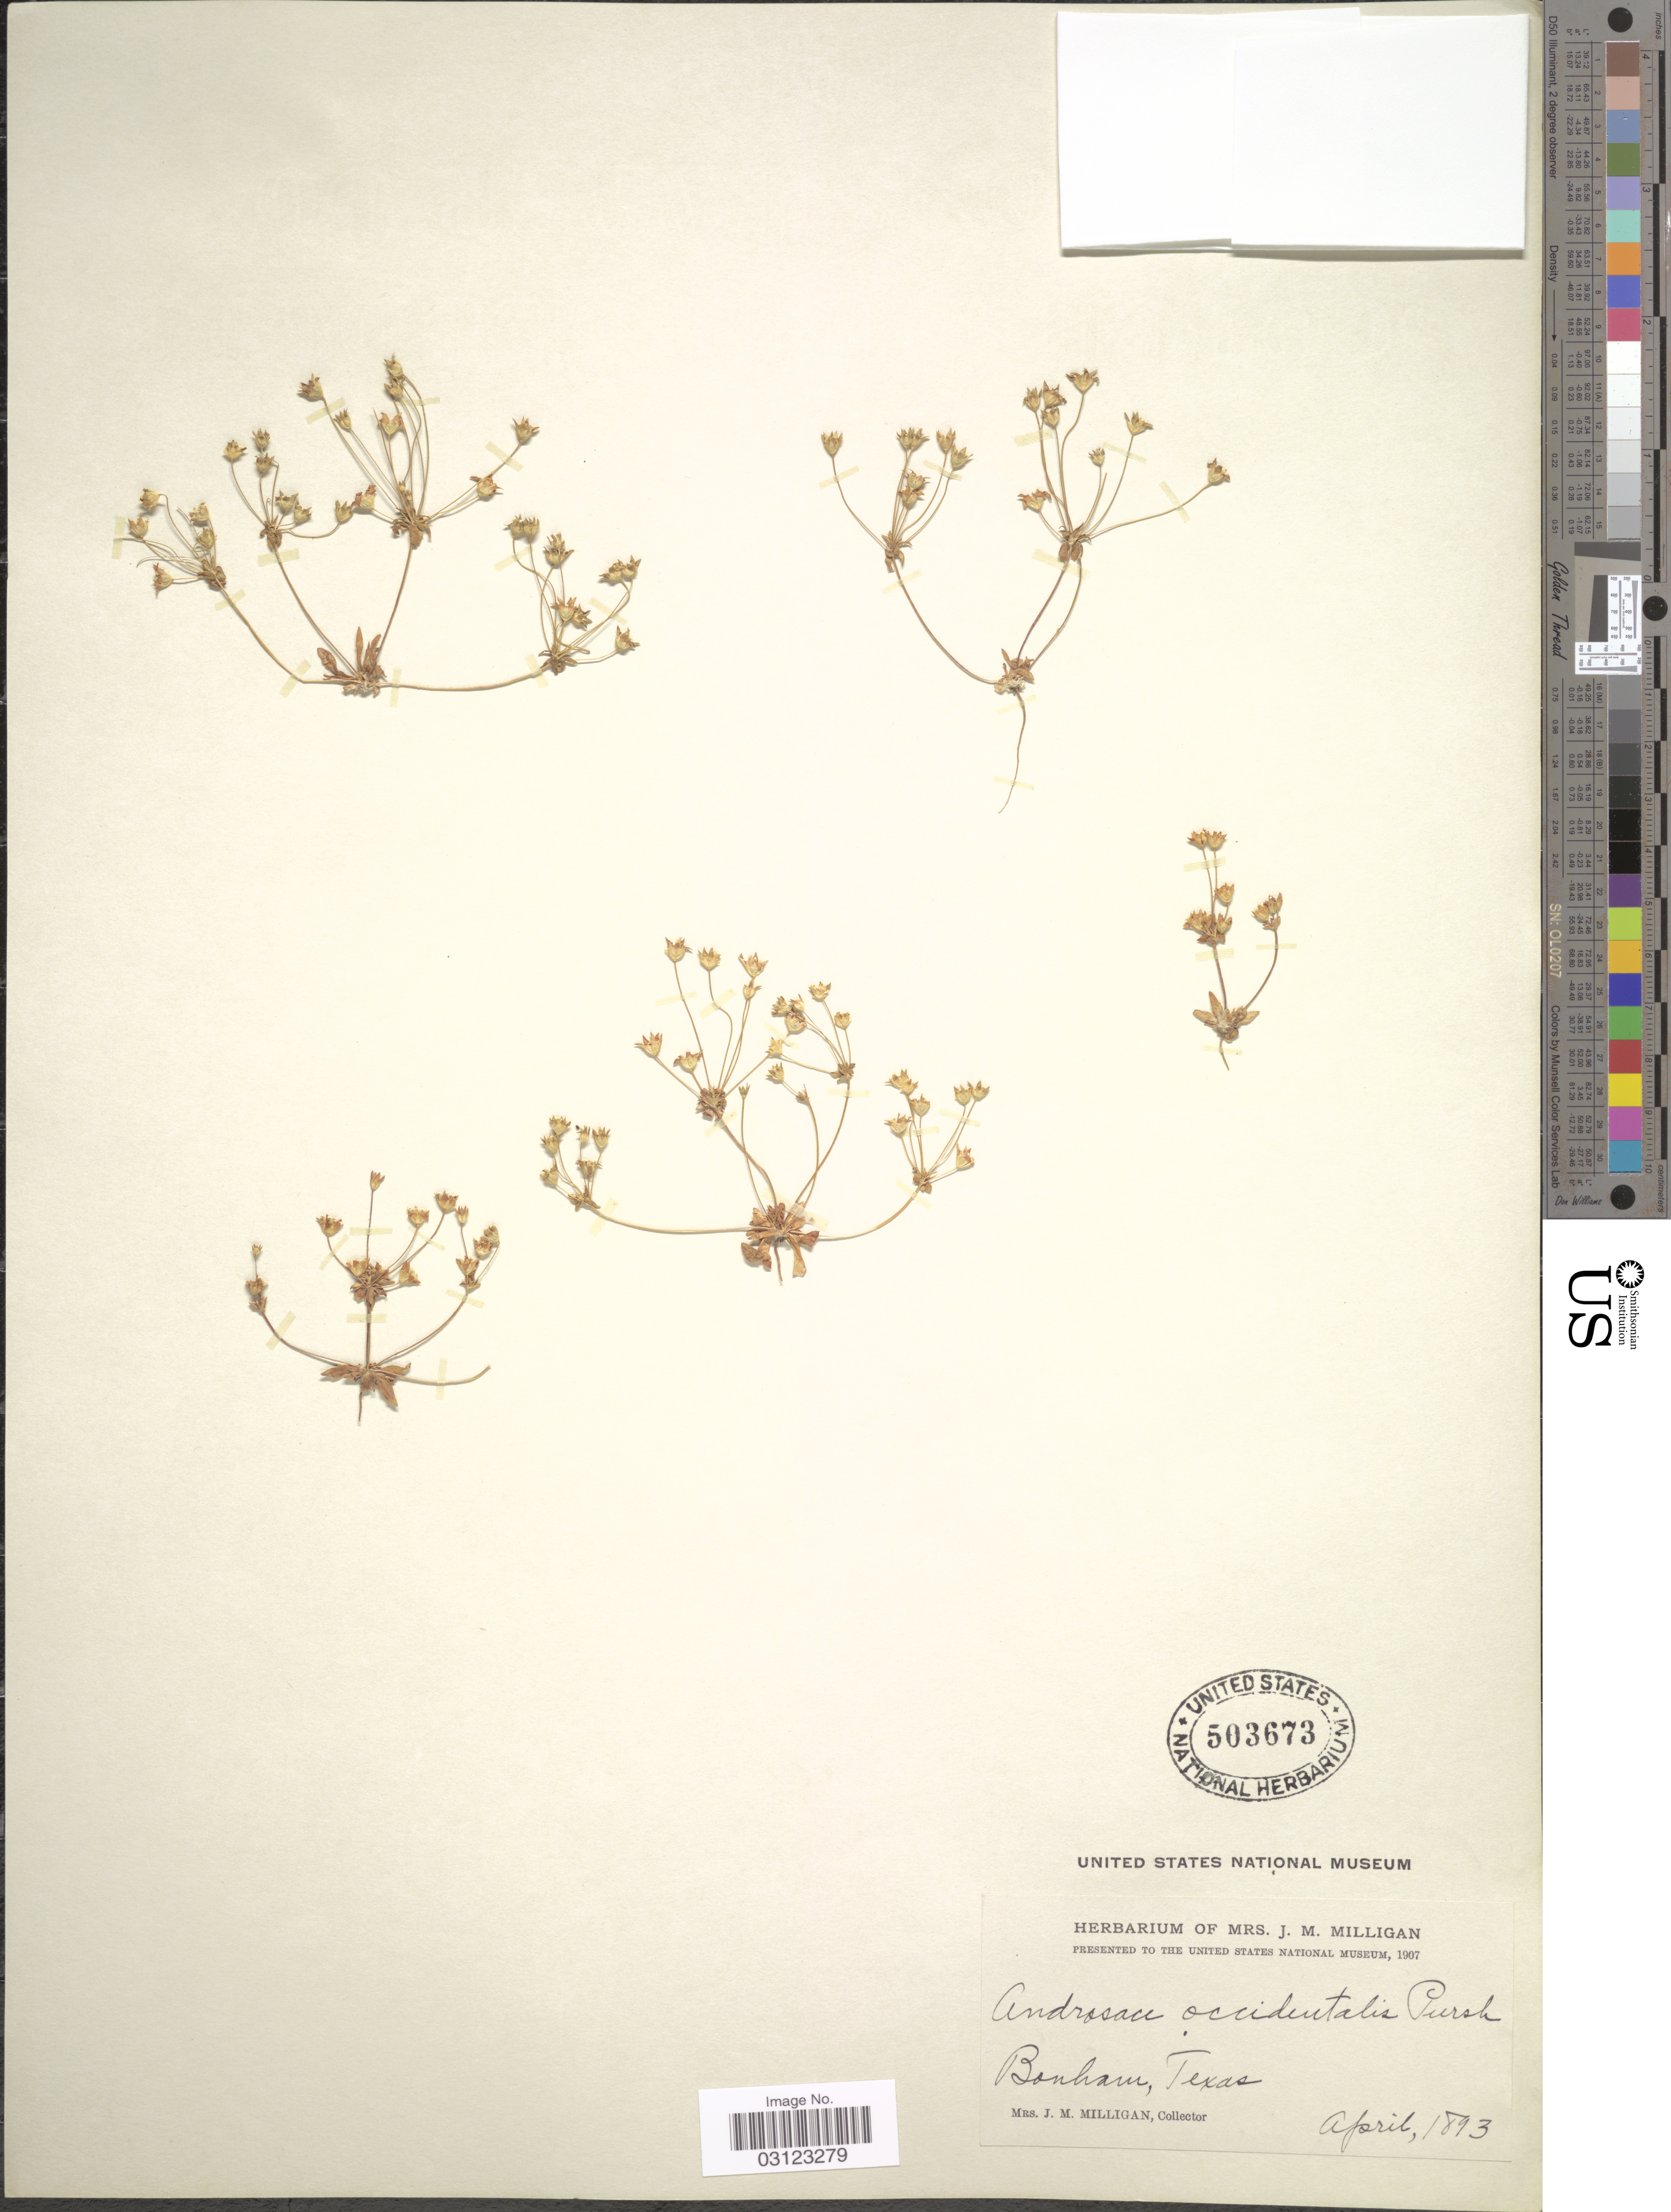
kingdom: Plantae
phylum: Tracheophyta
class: Magnoliopsida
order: Ericales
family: Primulaceae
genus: Androsace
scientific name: Androsace occidentalis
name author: (Pursh) Pursh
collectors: J. Milligan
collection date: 1893-04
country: United States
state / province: Texas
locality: Bonham.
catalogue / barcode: US 503673